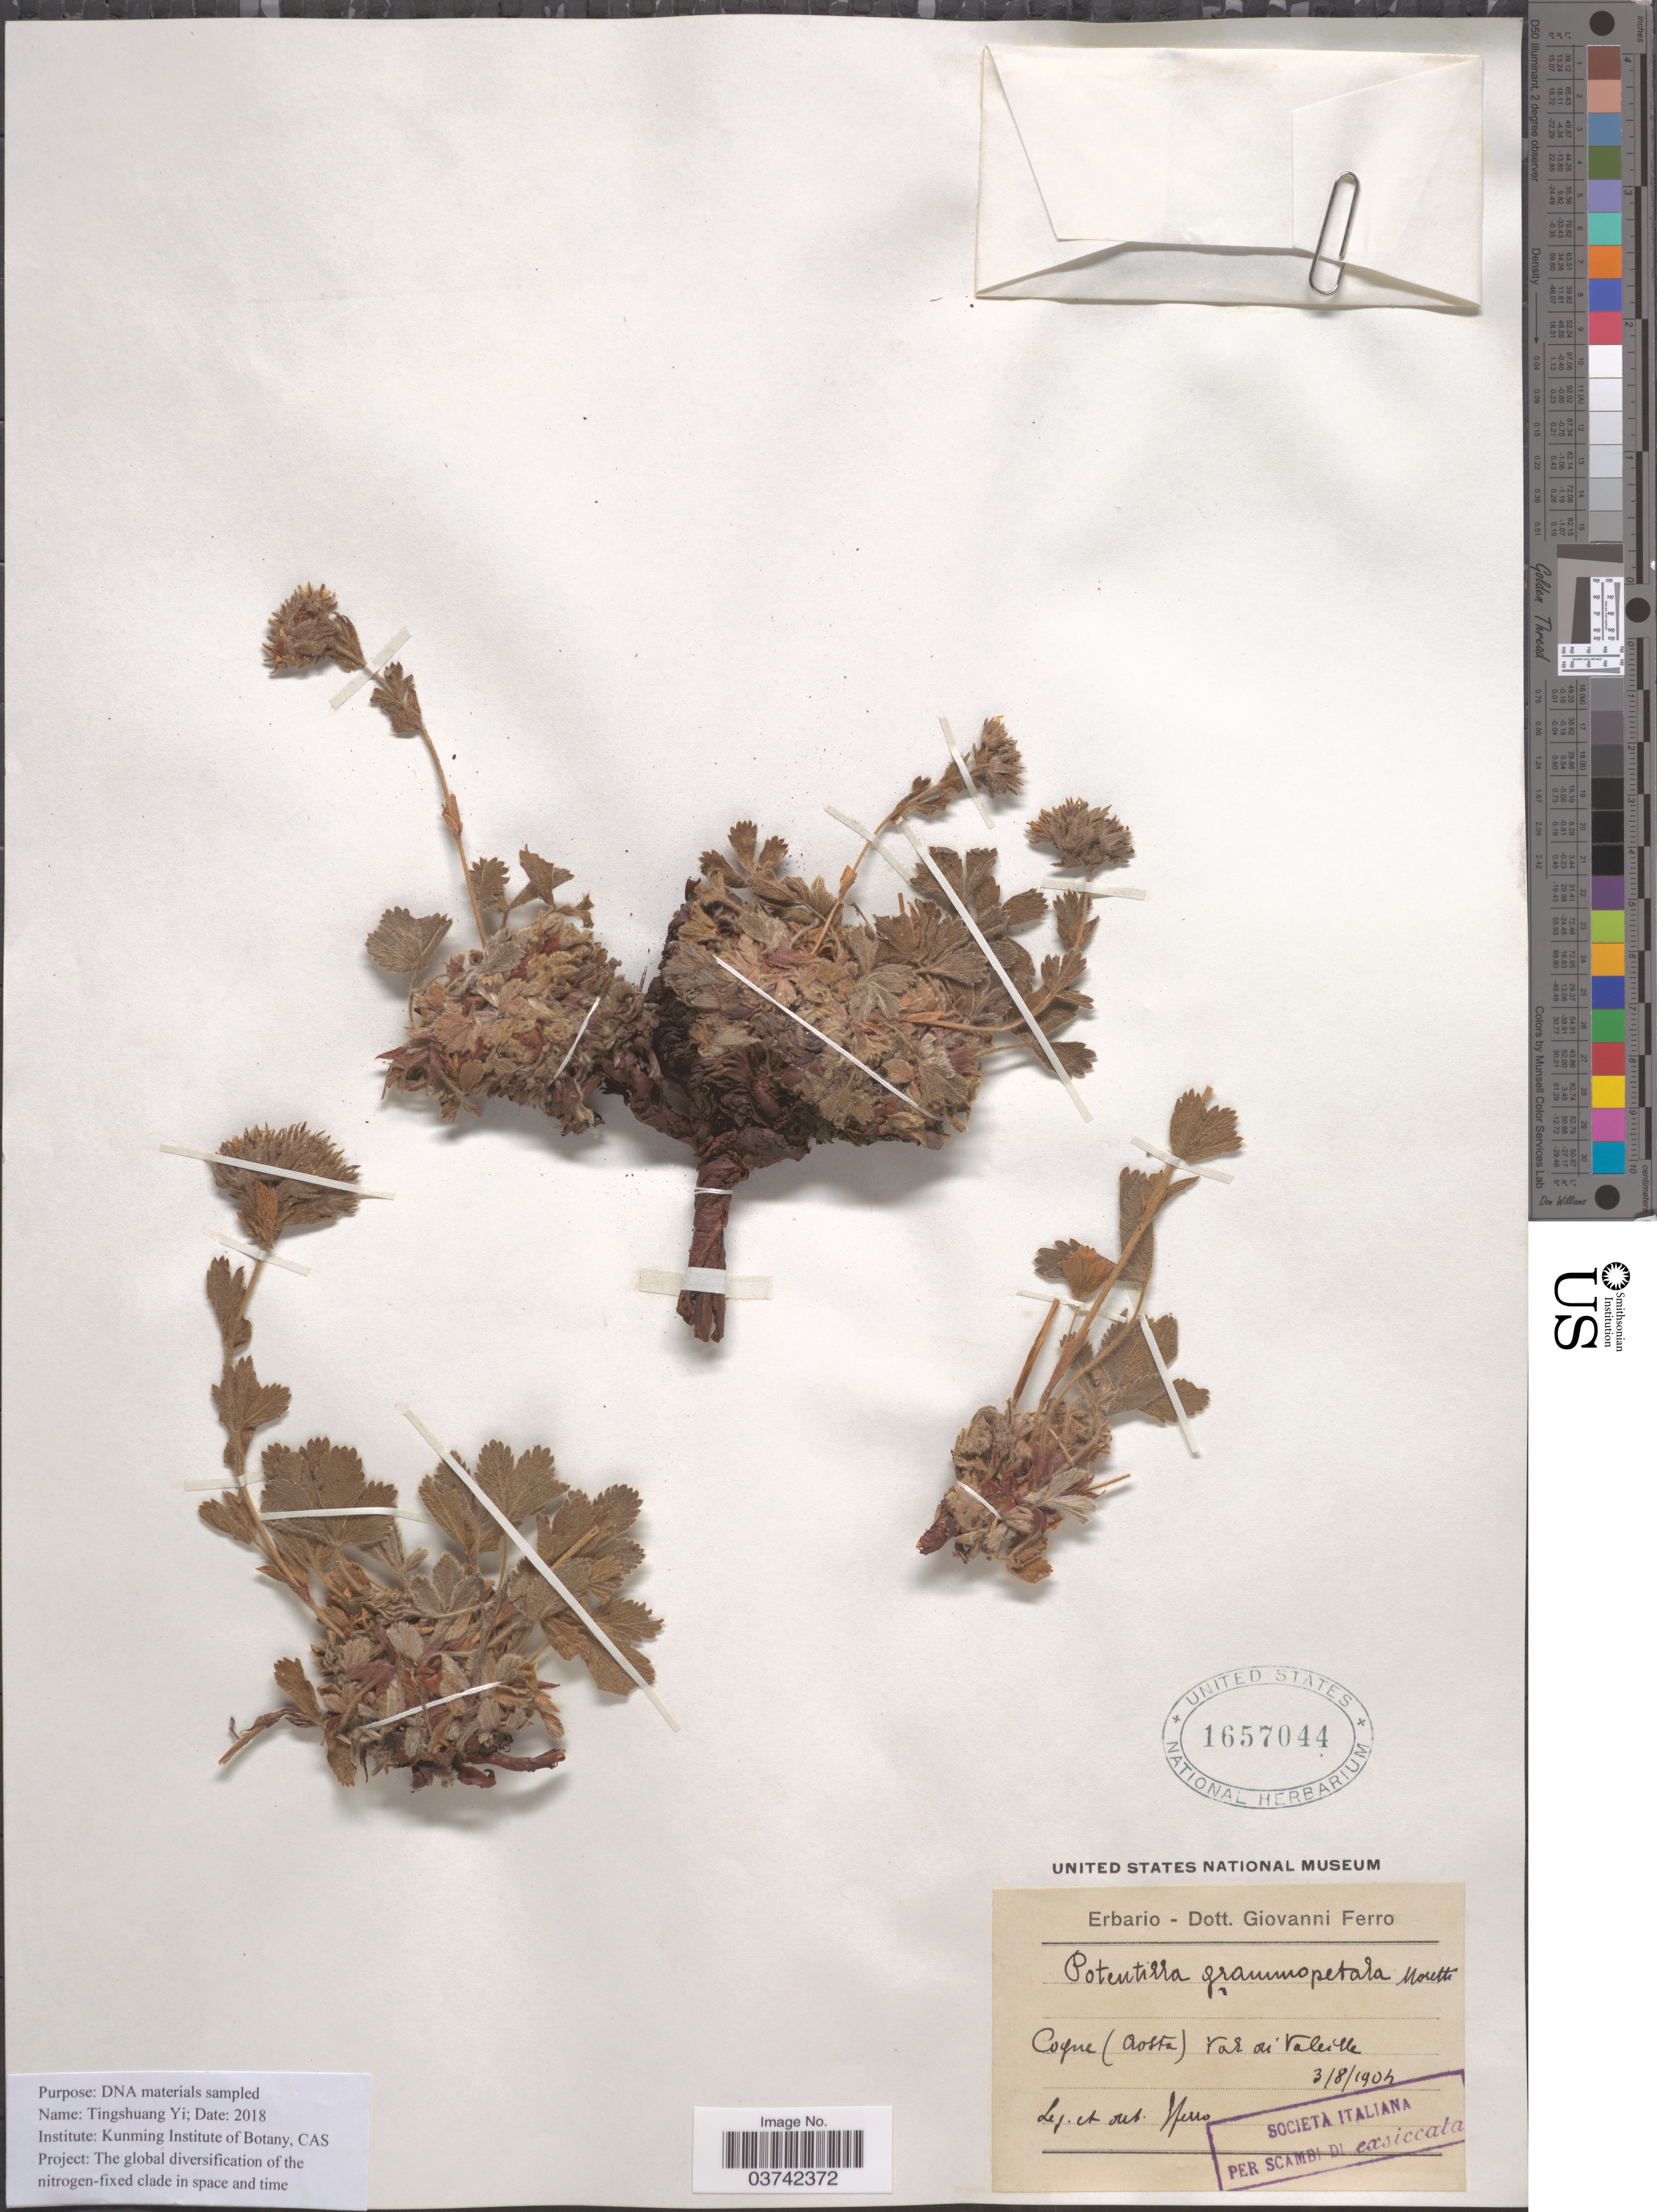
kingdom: Plantae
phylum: Tracheophyta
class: Magnoliopsida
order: Rosales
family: Rosaceae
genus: Potentilla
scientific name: Potentilla grammopetala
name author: Moretti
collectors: G. Ferro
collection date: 1904-08-03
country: Italy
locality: Cogne (Aosta) Val di Valeille.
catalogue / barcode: US 1657044